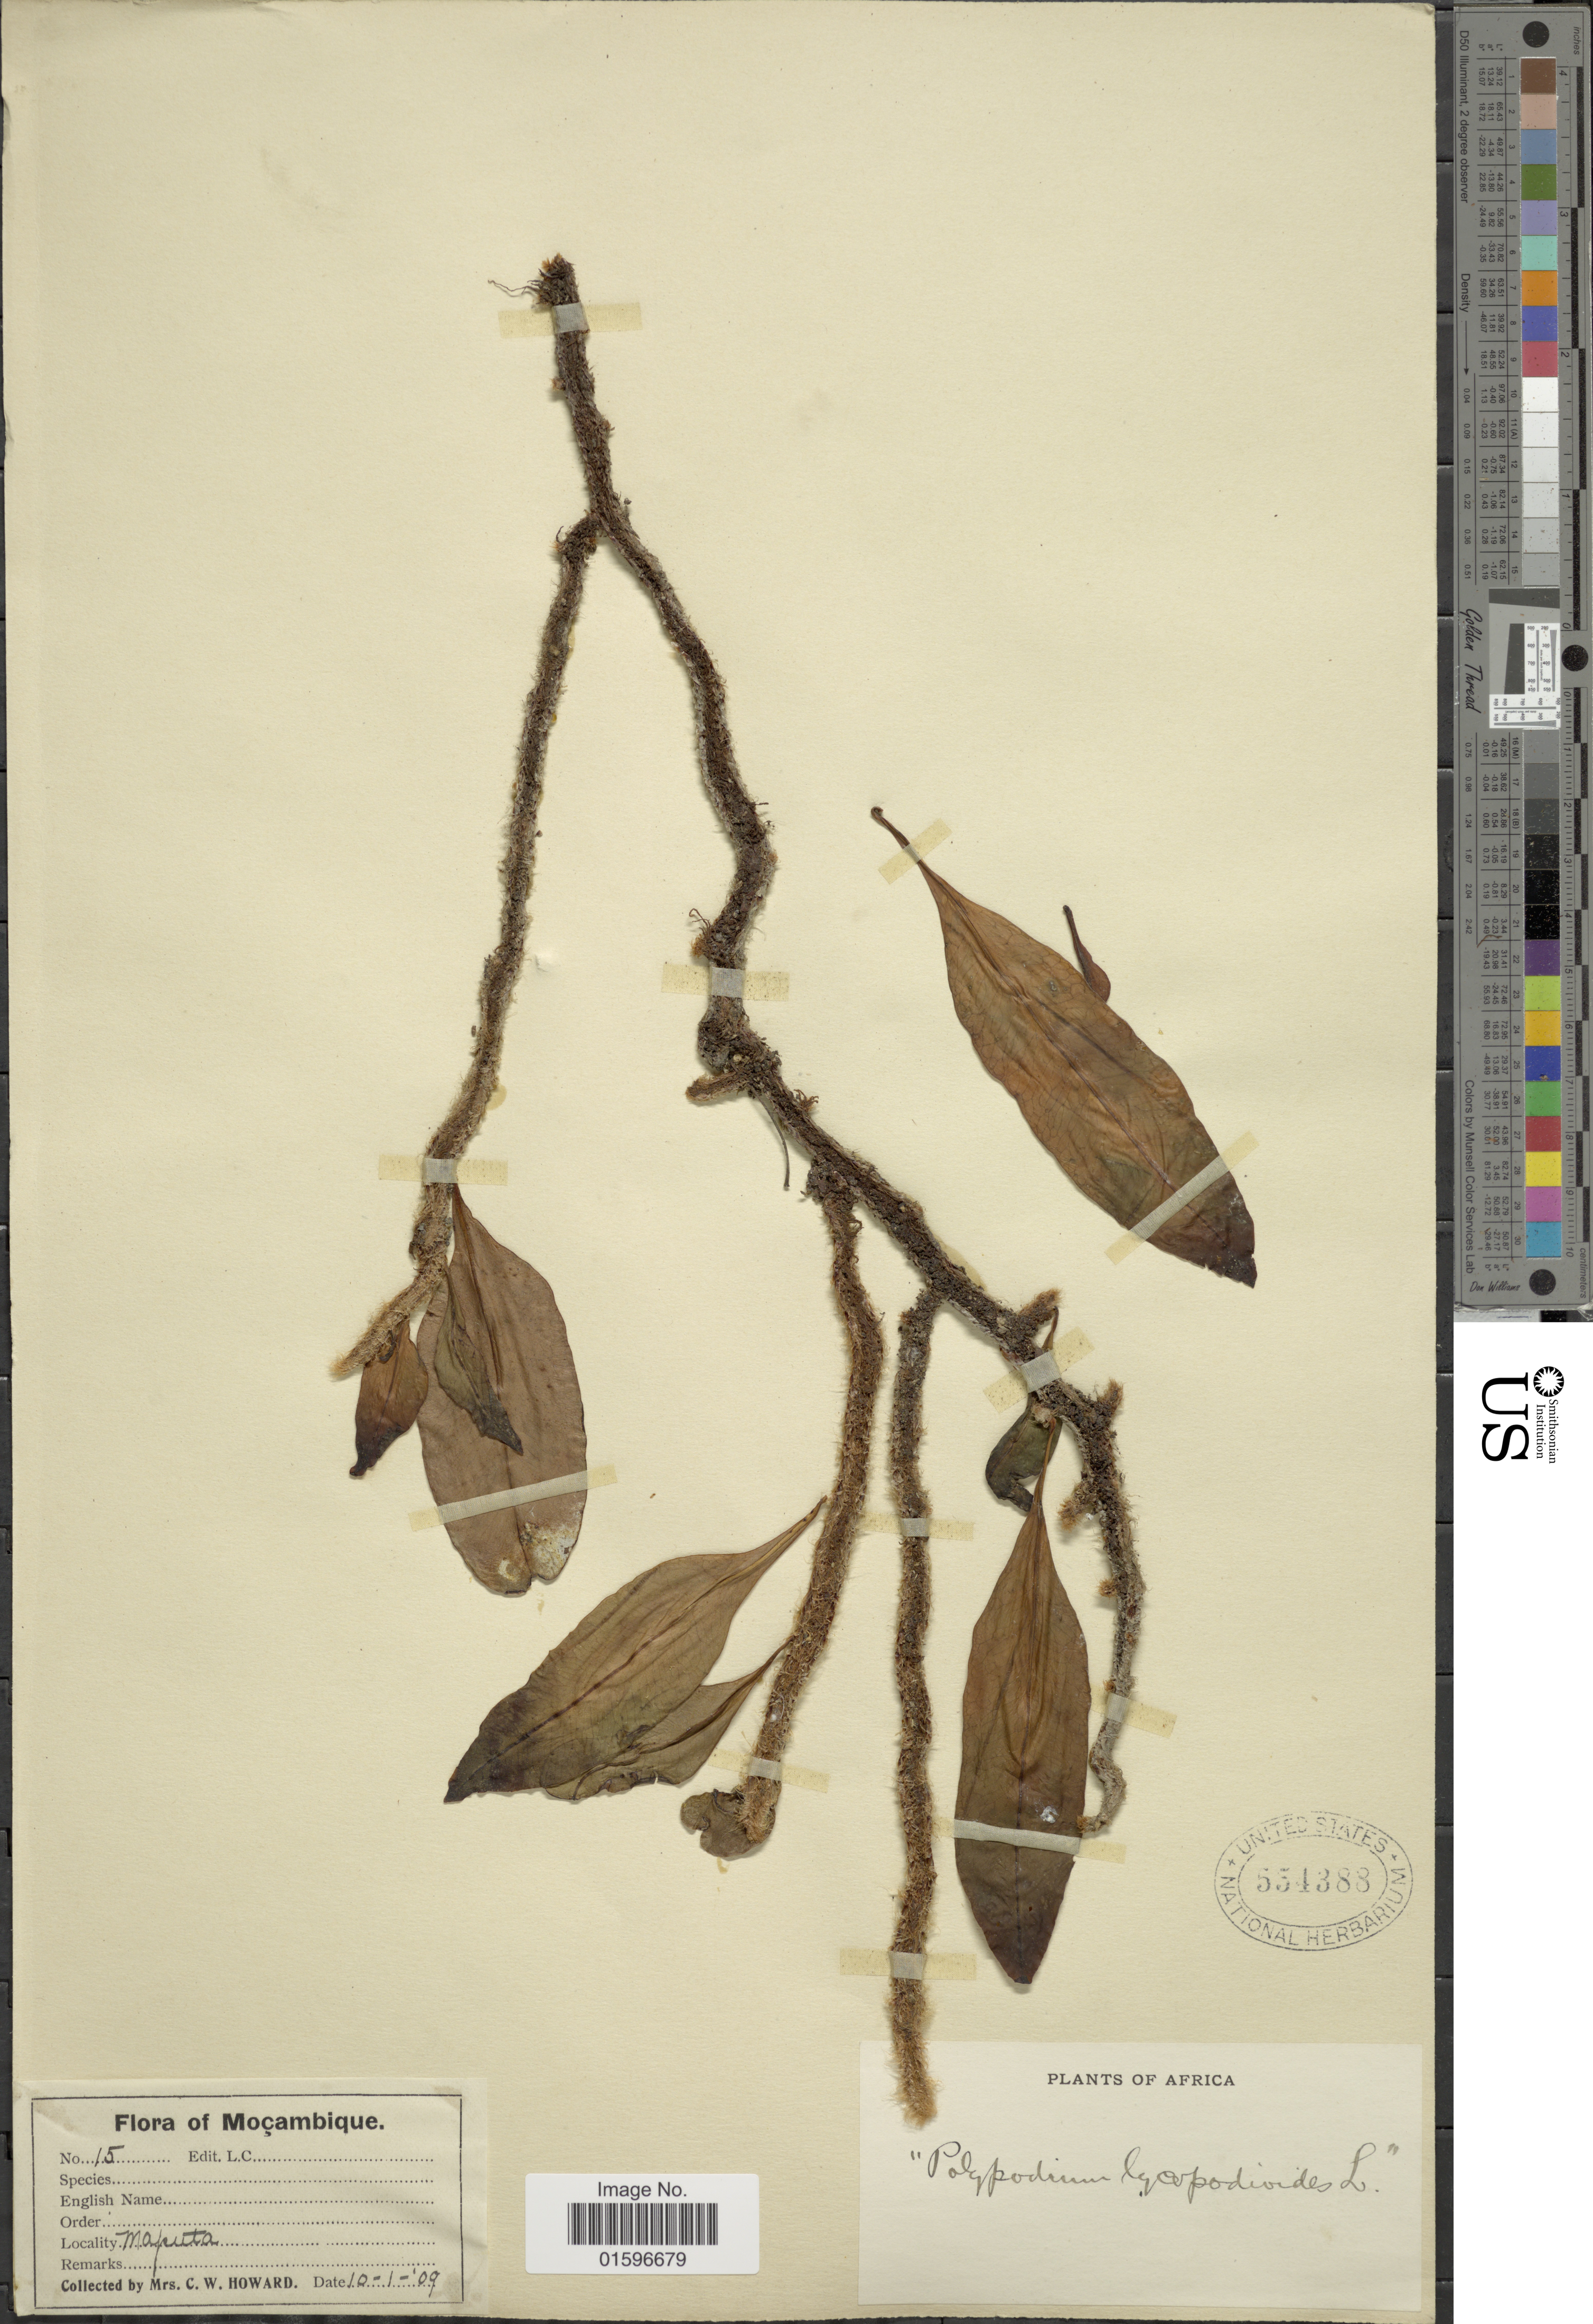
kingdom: Plantae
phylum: Tracheophyta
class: Polypodiopsida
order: Polypodiales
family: Polypodiaceae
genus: Polypodium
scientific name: Polypodium lycopodioides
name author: L.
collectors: C. Howard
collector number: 15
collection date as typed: Transcribed d/m/y: 10/1/9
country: Mozambique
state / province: Maputo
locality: Maputo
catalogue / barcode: US 554388